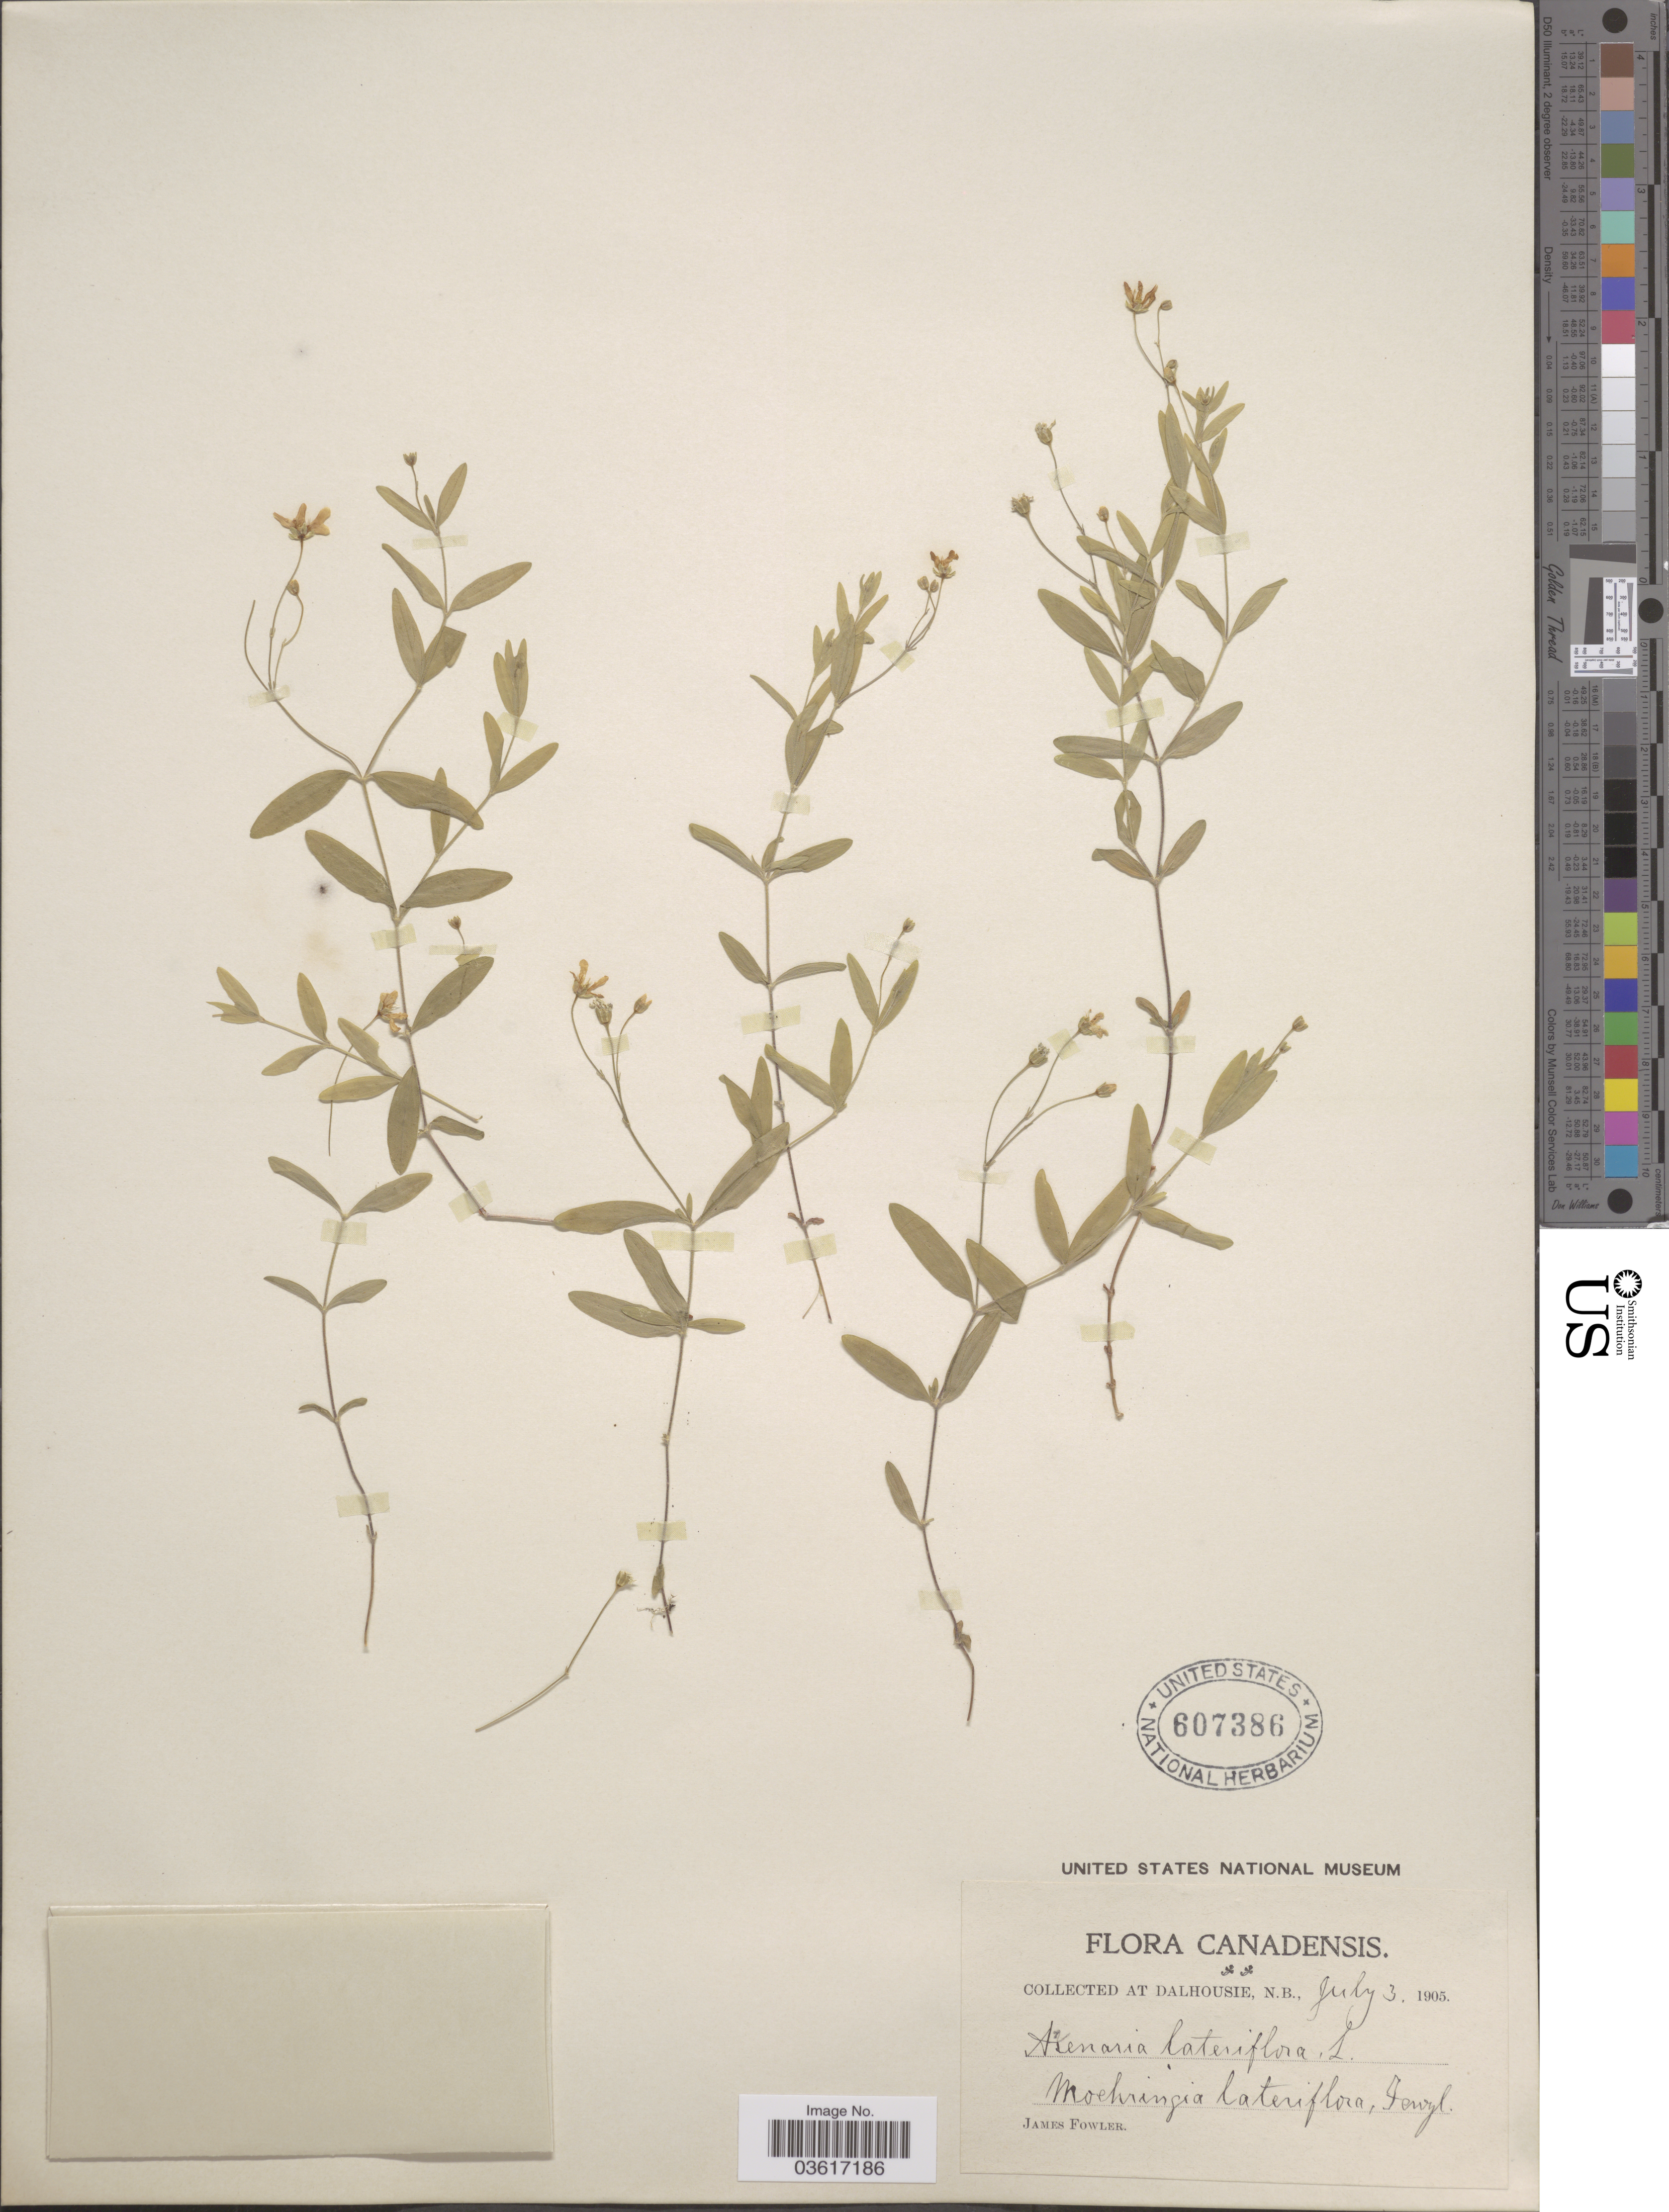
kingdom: Plantae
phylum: Tracheophyta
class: Magnoliopsida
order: Caryophyllales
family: Caryophyllaceae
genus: Moehringia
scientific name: Moehringia lateriflora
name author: (L.) Fenzl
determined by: Strong, Mark T., (BOT), Smithsonian Institution - National Museum of Natural History (UNITED STATES)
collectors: J. P. Fowler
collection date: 1905-07-03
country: Canada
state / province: New Brunswick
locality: Dalhousie.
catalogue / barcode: US 607386